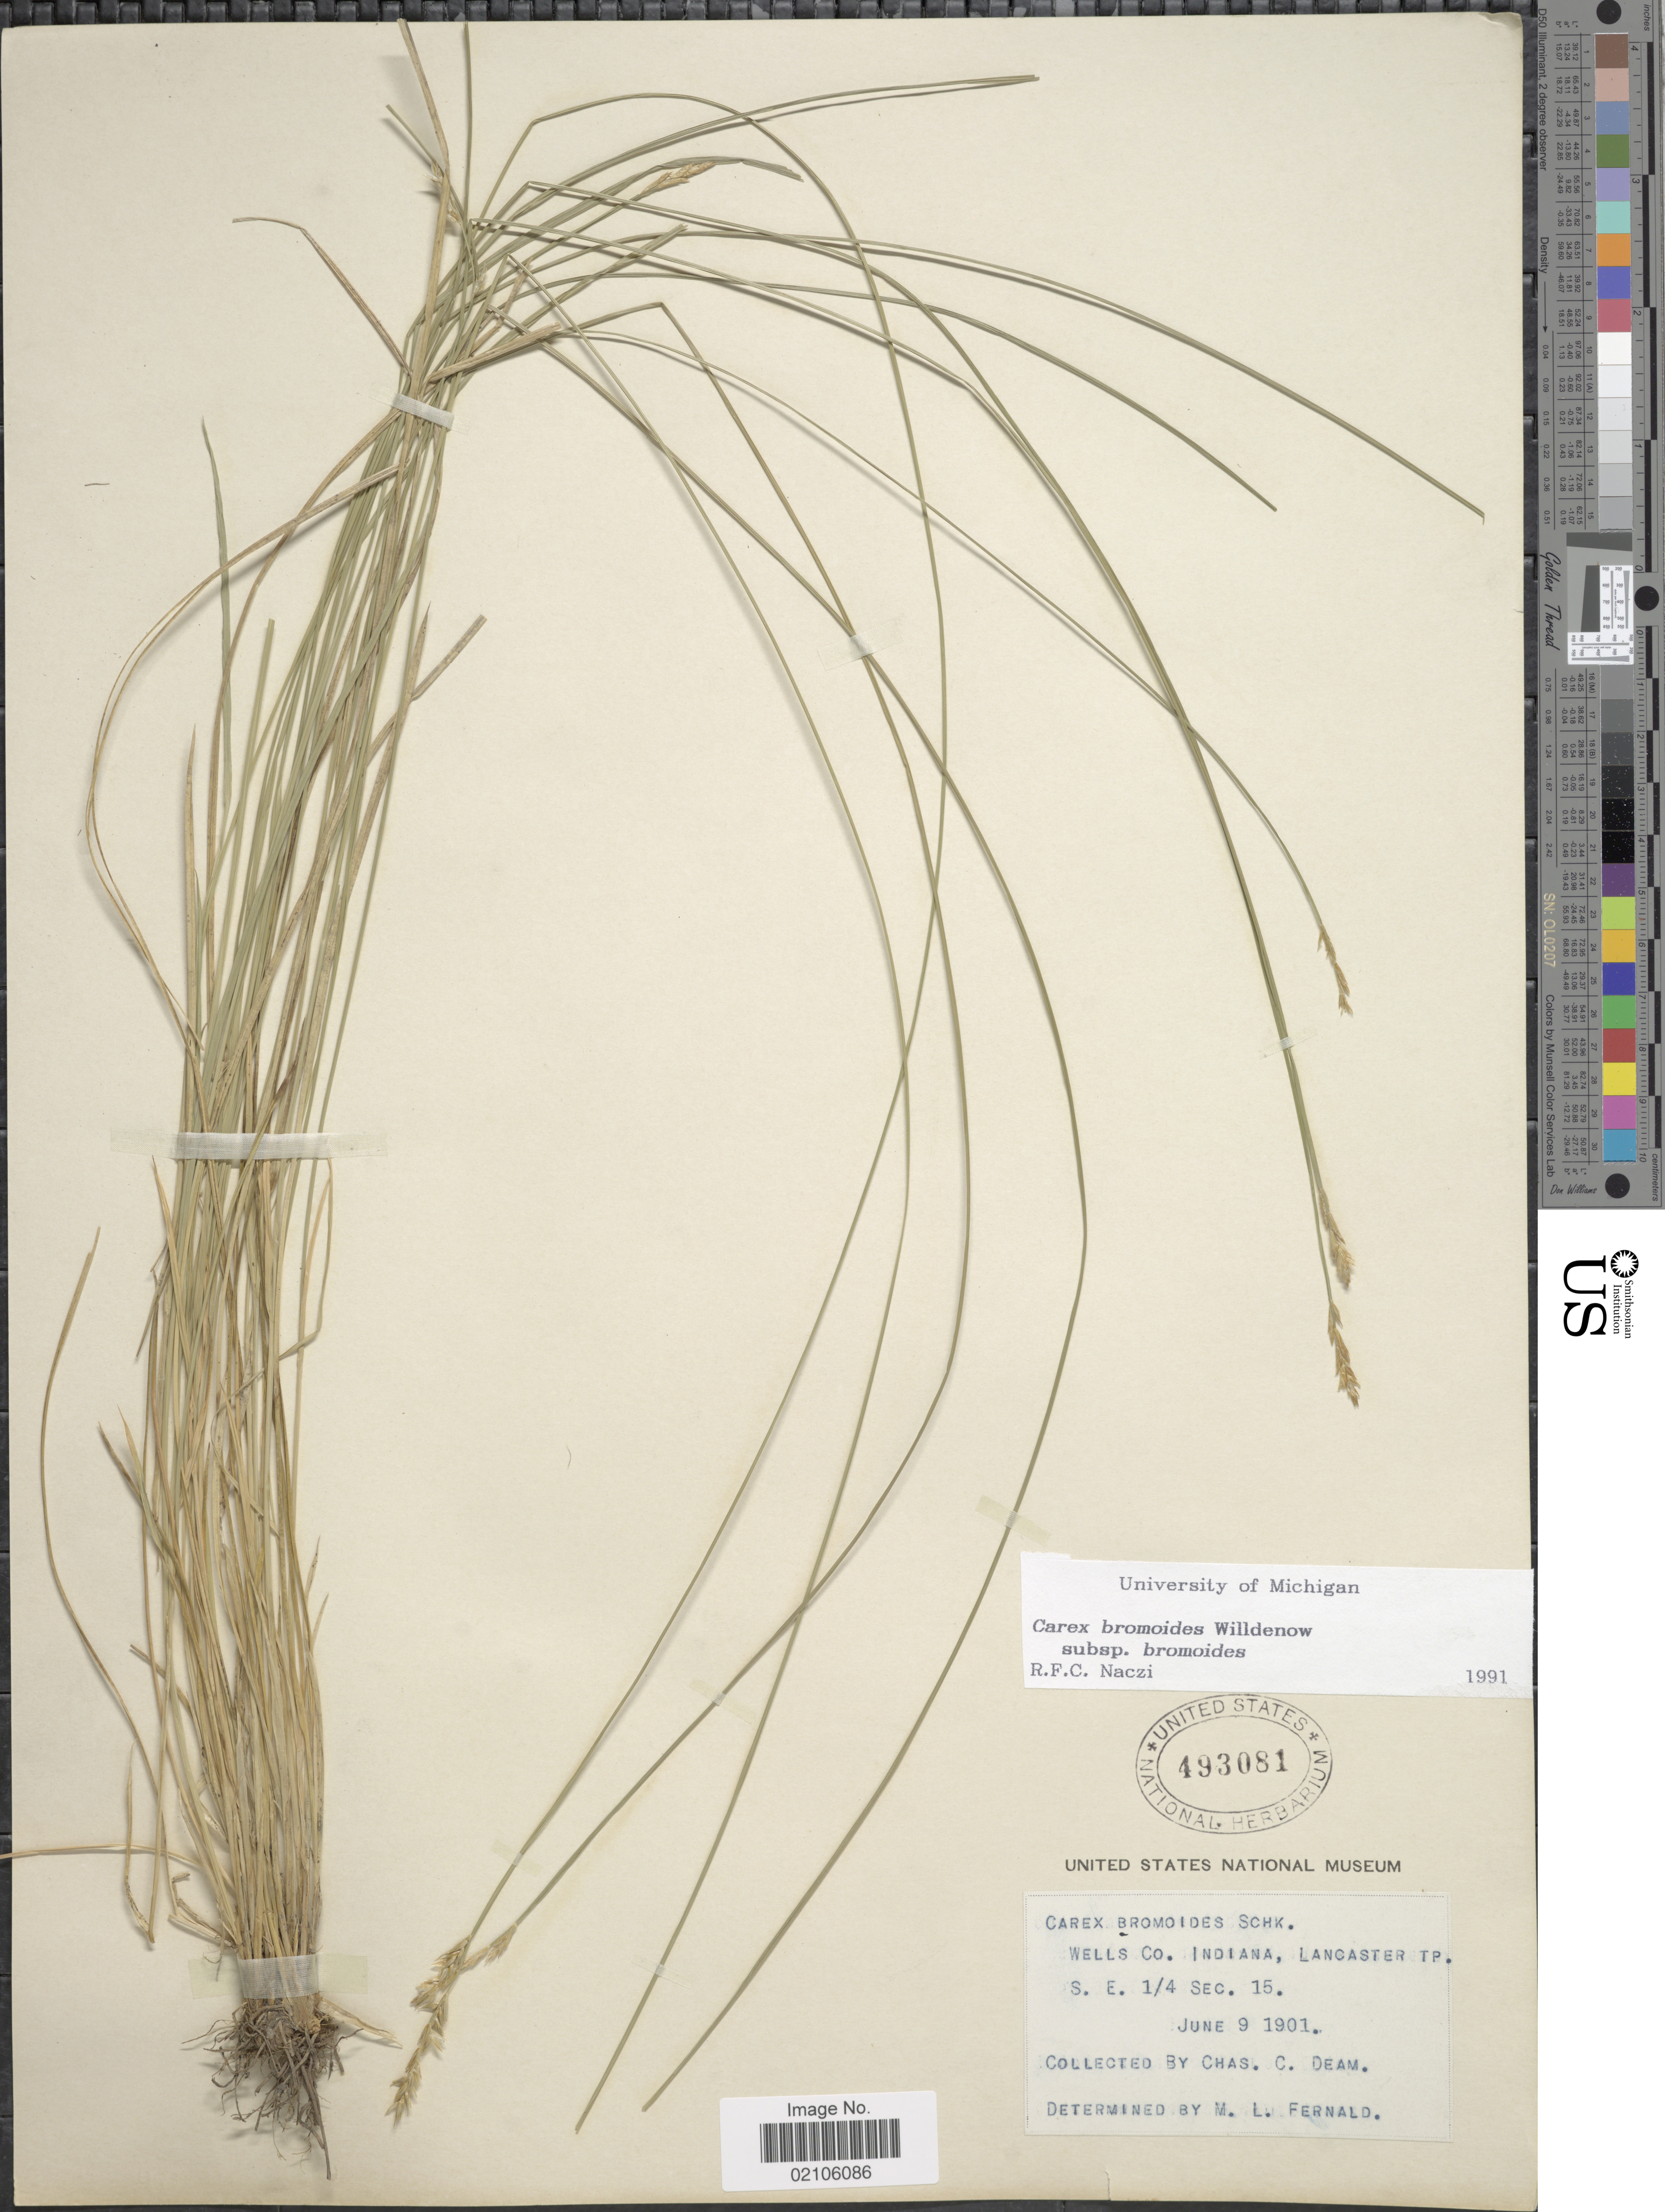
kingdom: Plantae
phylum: Tracheophyta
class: Liliopsida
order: Poales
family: Cyperaceae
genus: Carex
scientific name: Carex bromoides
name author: Willd.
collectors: C. Deam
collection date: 1901-06-09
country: United States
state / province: Indiana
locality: Well Co., Lancaster Tp. S.E ¼ Sec 15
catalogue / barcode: US 493081